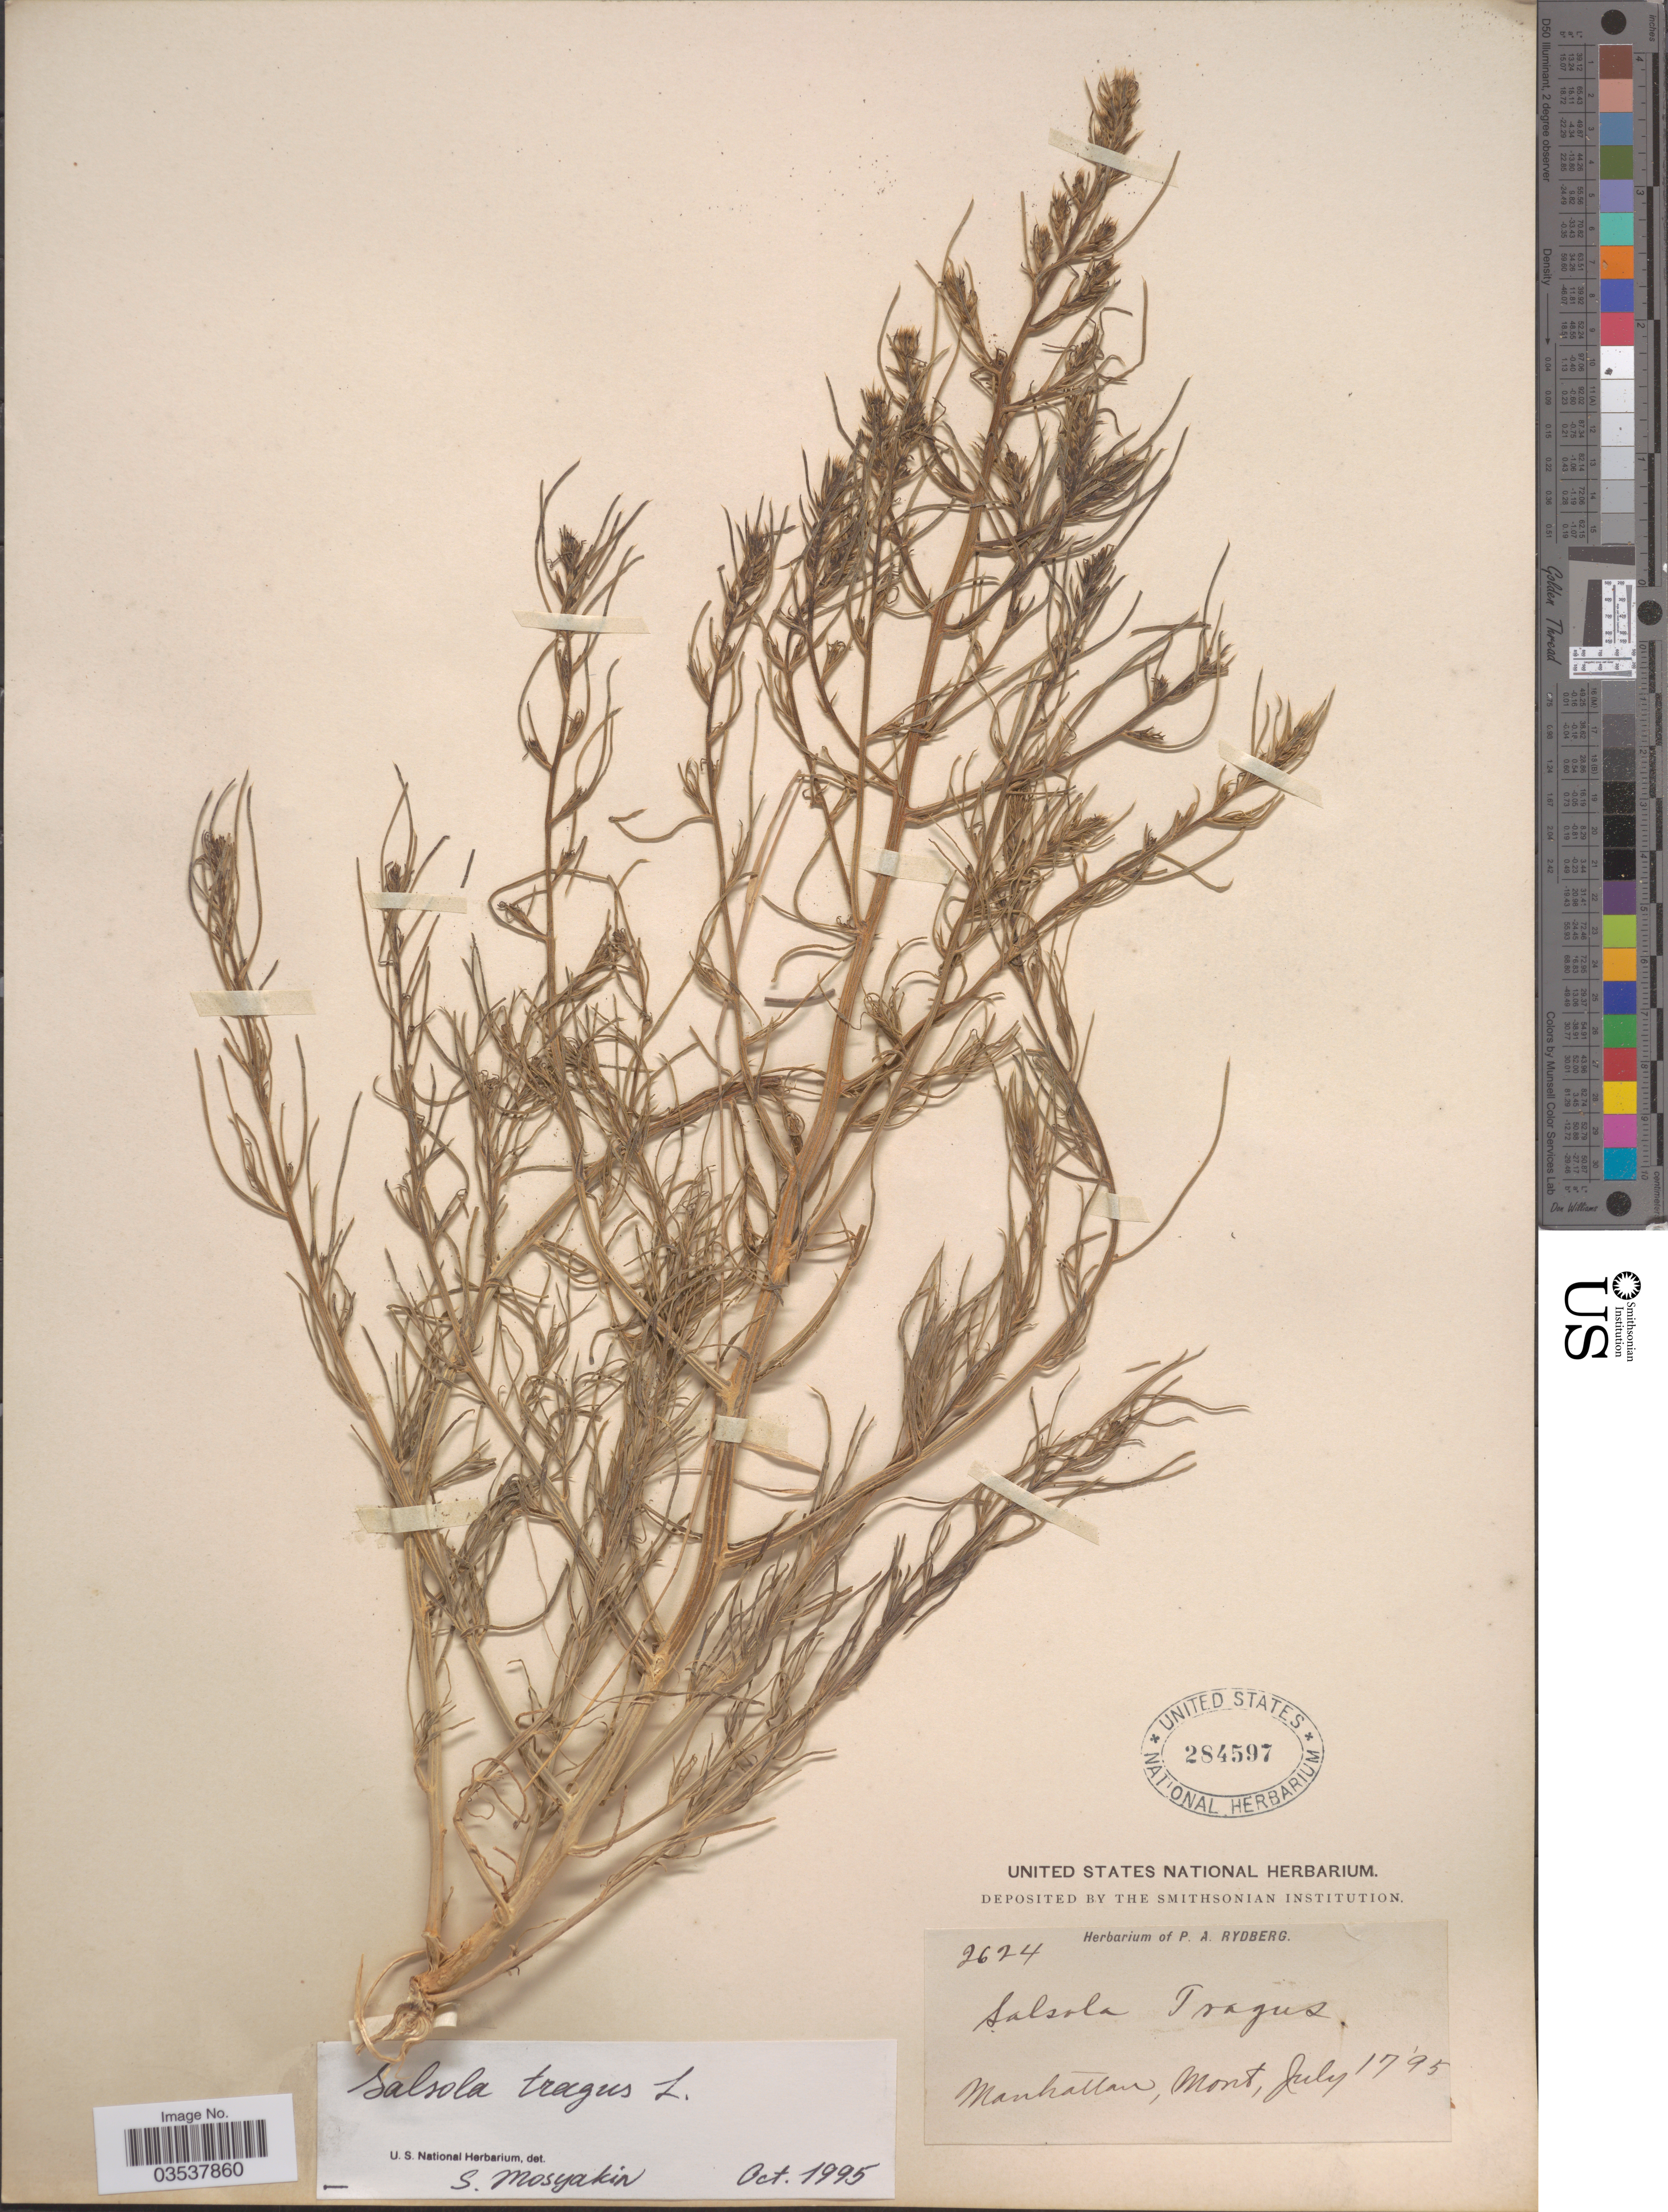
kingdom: Plantae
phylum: Tracheophyta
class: Magnoliopsida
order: Caryophyllales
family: Amaranthaceae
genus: Salsola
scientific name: Salsola pestifer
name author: A. Nelson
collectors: ex herb. P. A. Rydberg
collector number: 2624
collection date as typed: Transcribed d/m/y: 17/7/95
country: United States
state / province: Montana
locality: Manhattan.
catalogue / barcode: US 284597